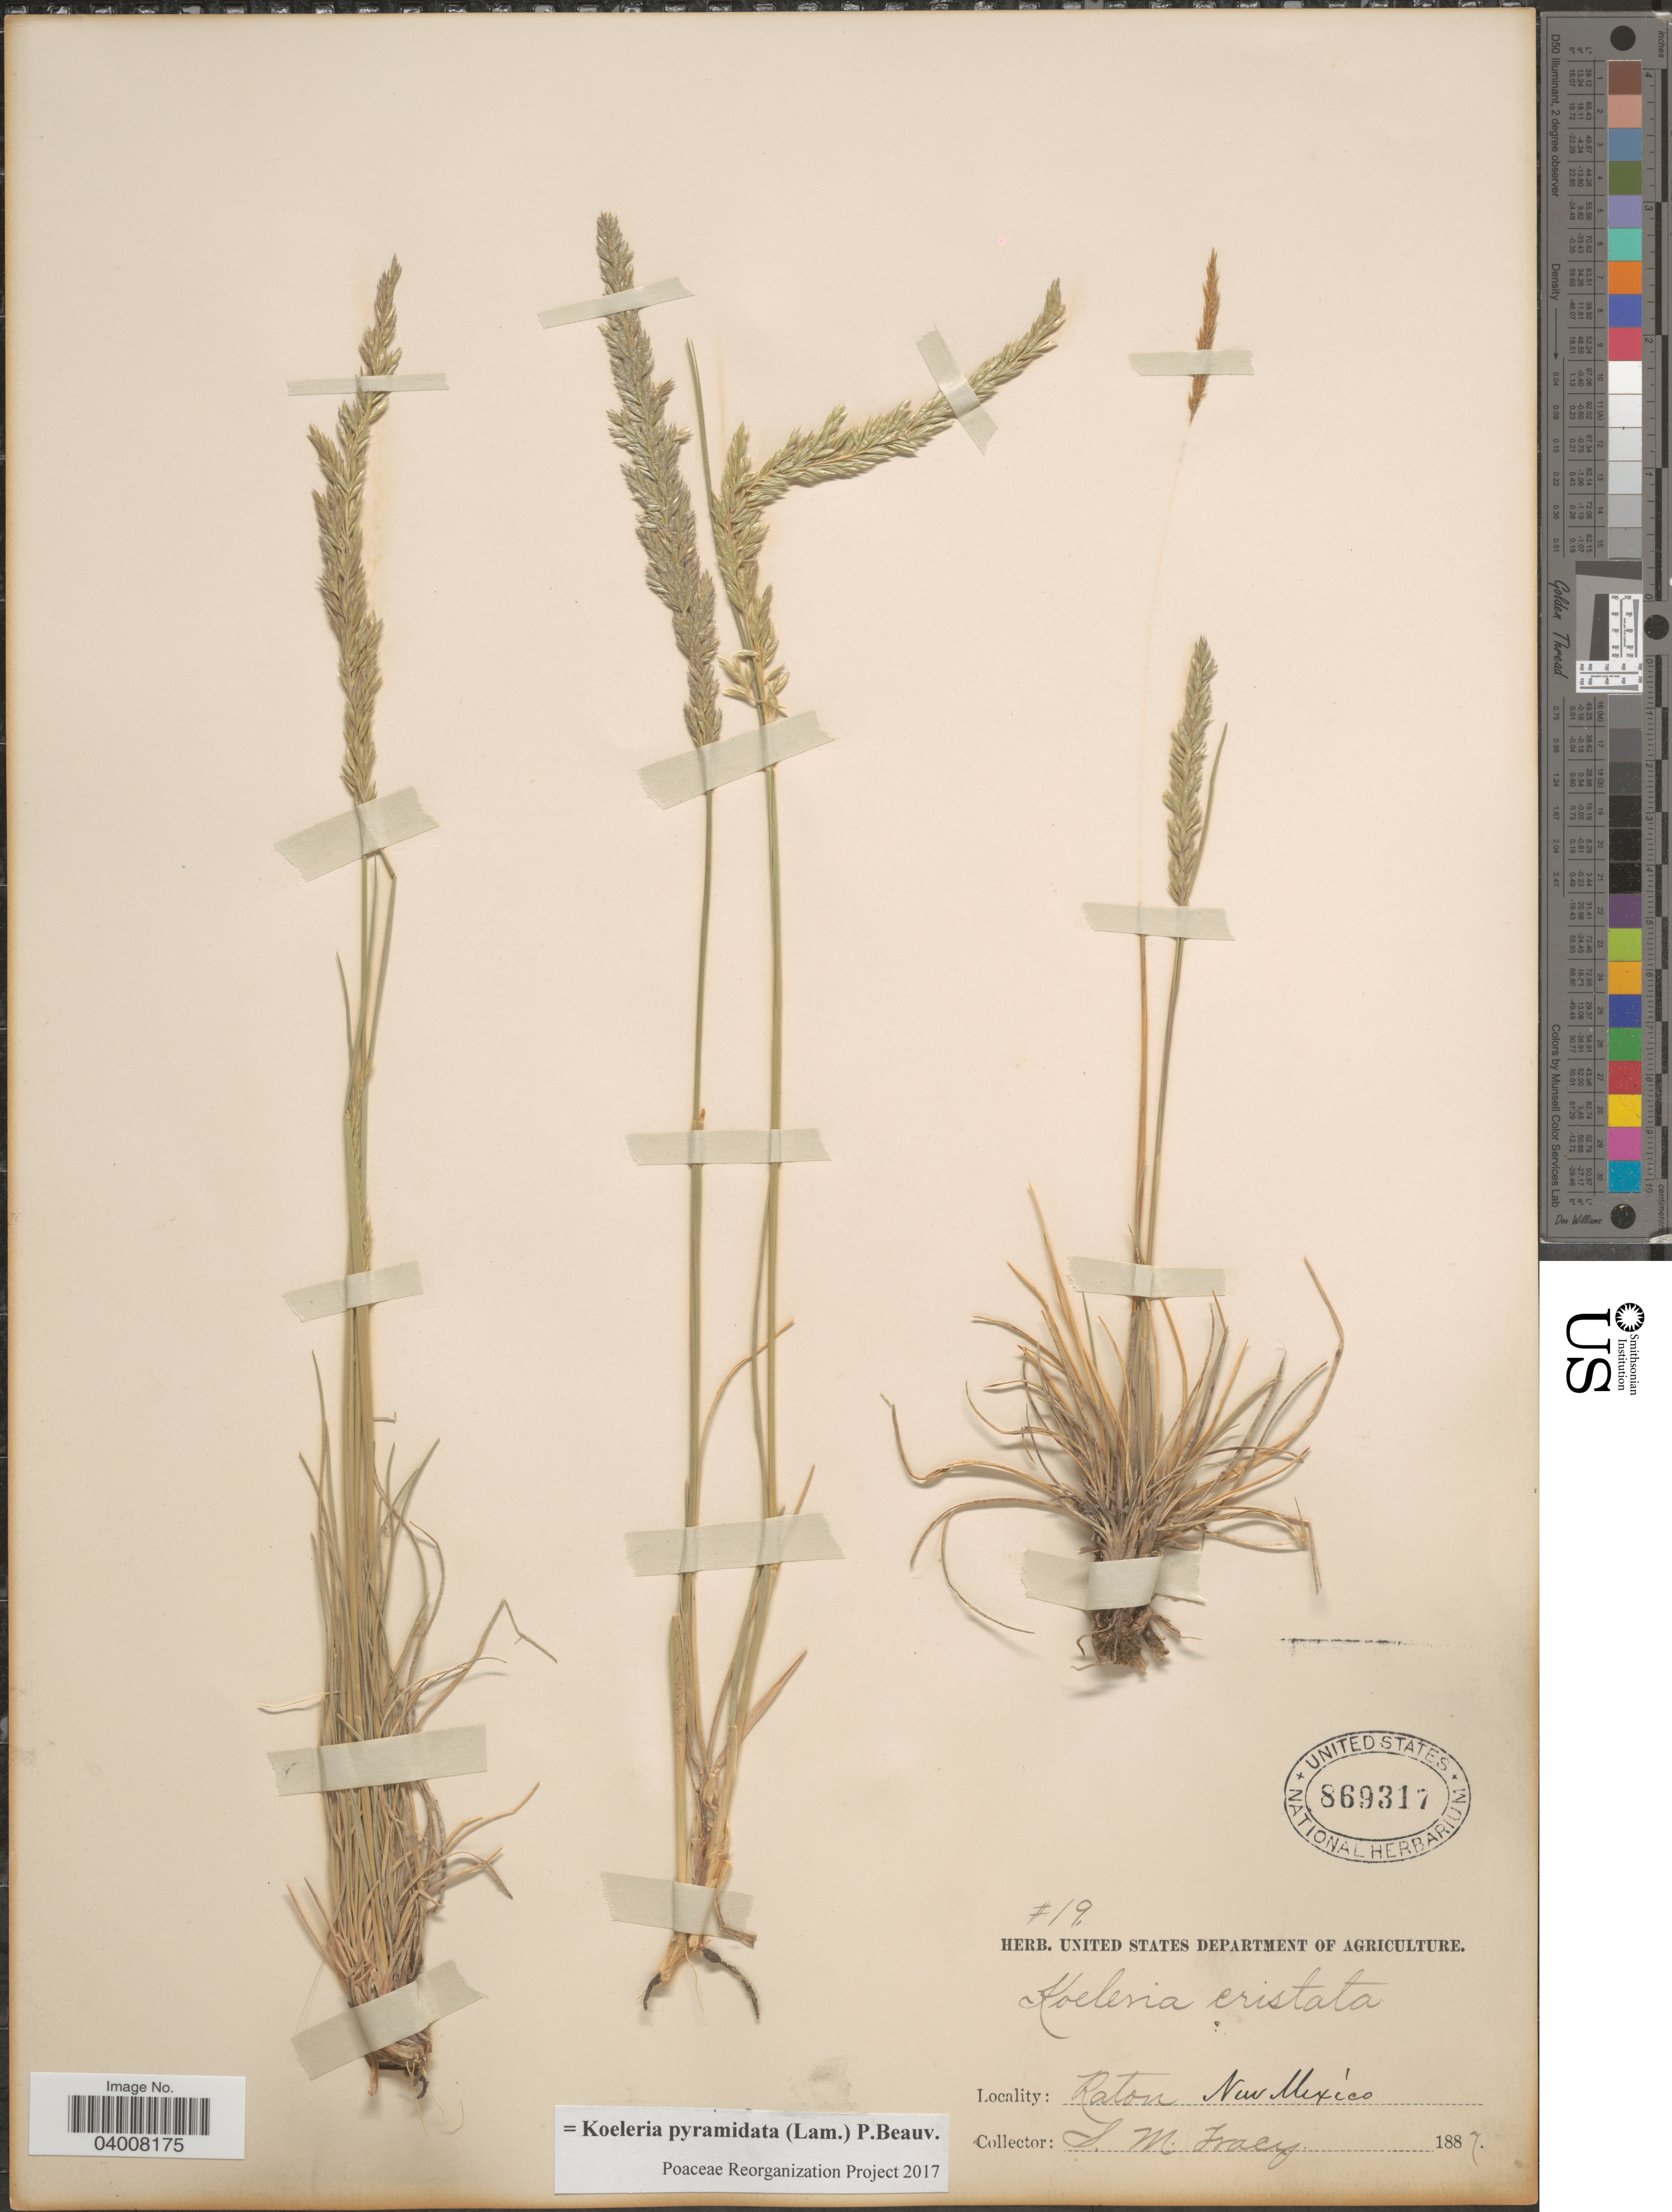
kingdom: Plantae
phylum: Tracheophyta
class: Liliopsida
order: Poales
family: Poaceae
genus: Koeleria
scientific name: Koeleria pyramidata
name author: (Lam.) P. Beauv.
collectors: S. M. Tracy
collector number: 19?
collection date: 1887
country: United States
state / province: New Mexico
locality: Raton.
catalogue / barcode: US 869317